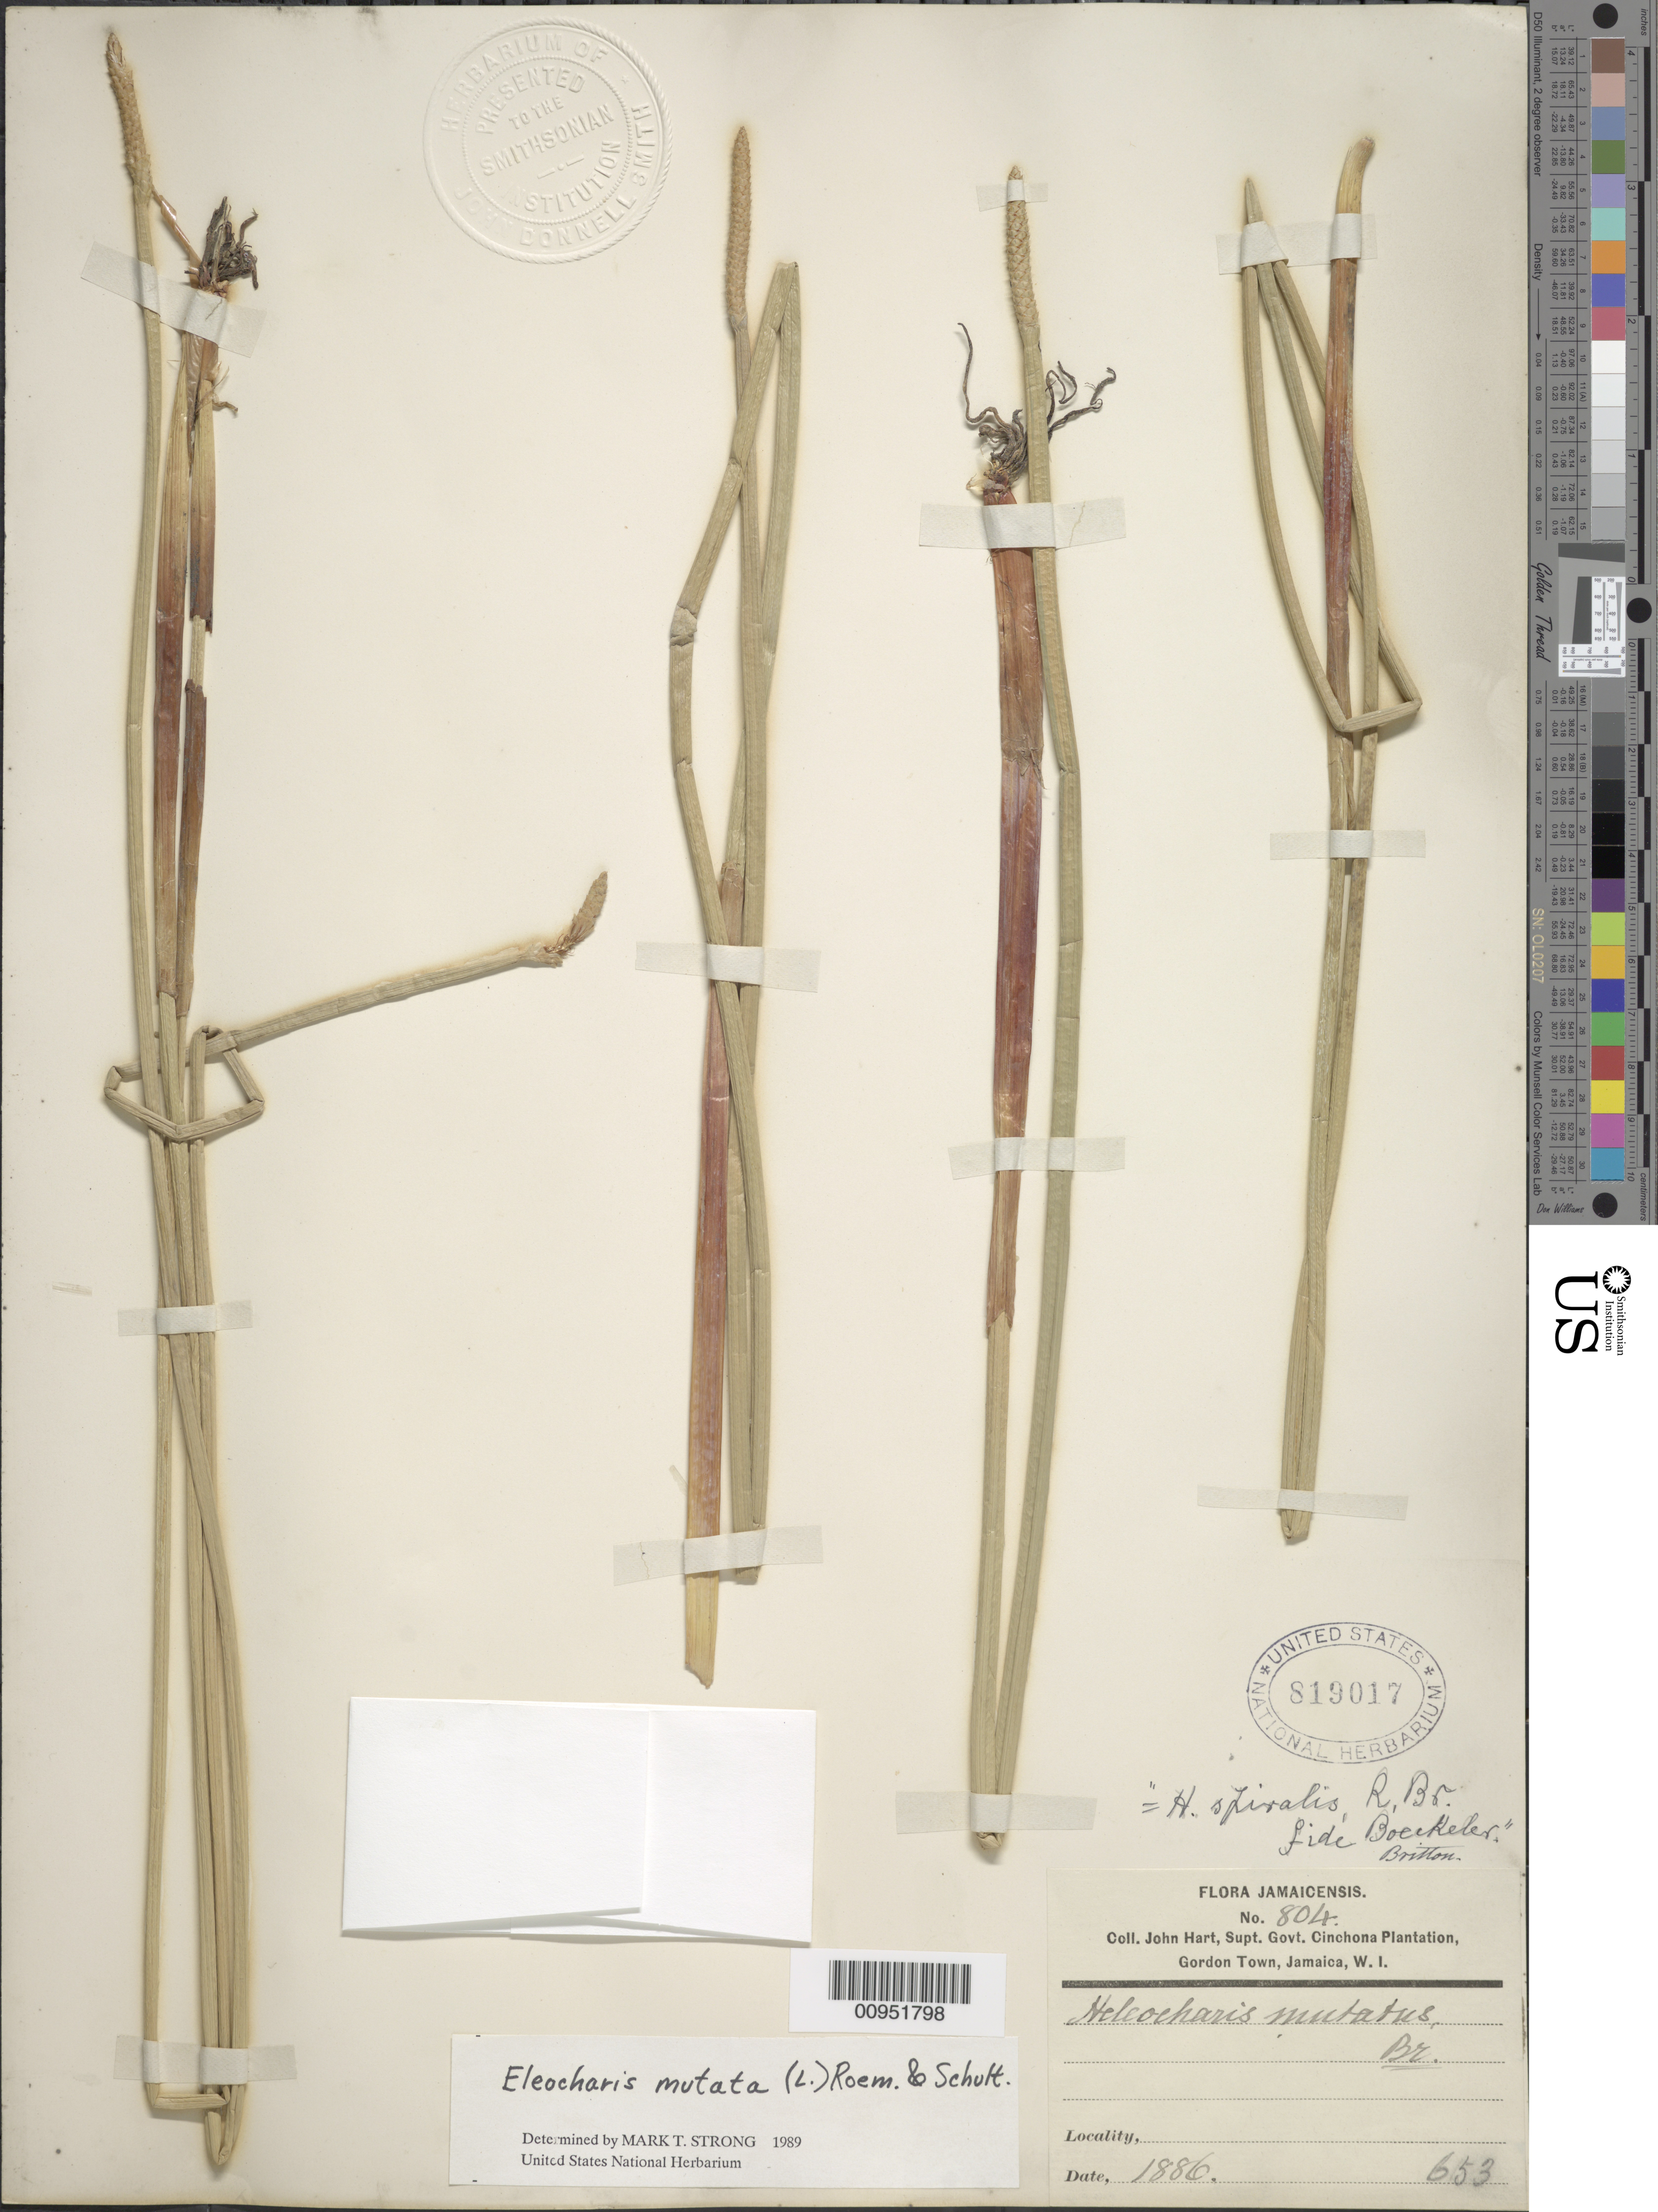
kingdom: Plantae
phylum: Tracheophyta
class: Liliopsida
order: Poales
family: Cyperaceae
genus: Eleocharis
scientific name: Eleocharis mutata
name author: (L.) Roem. & Schult.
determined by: Strong, M. T., (US), Smithsonian Institution - National Museum of Natural History (UNITED STATES)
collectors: J. Hart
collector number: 804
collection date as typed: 1886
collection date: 1886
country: Jamaica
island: Jamaica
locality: Gordon Town, Supt. Govt. Cinchona Plantation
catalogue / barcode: US 819017